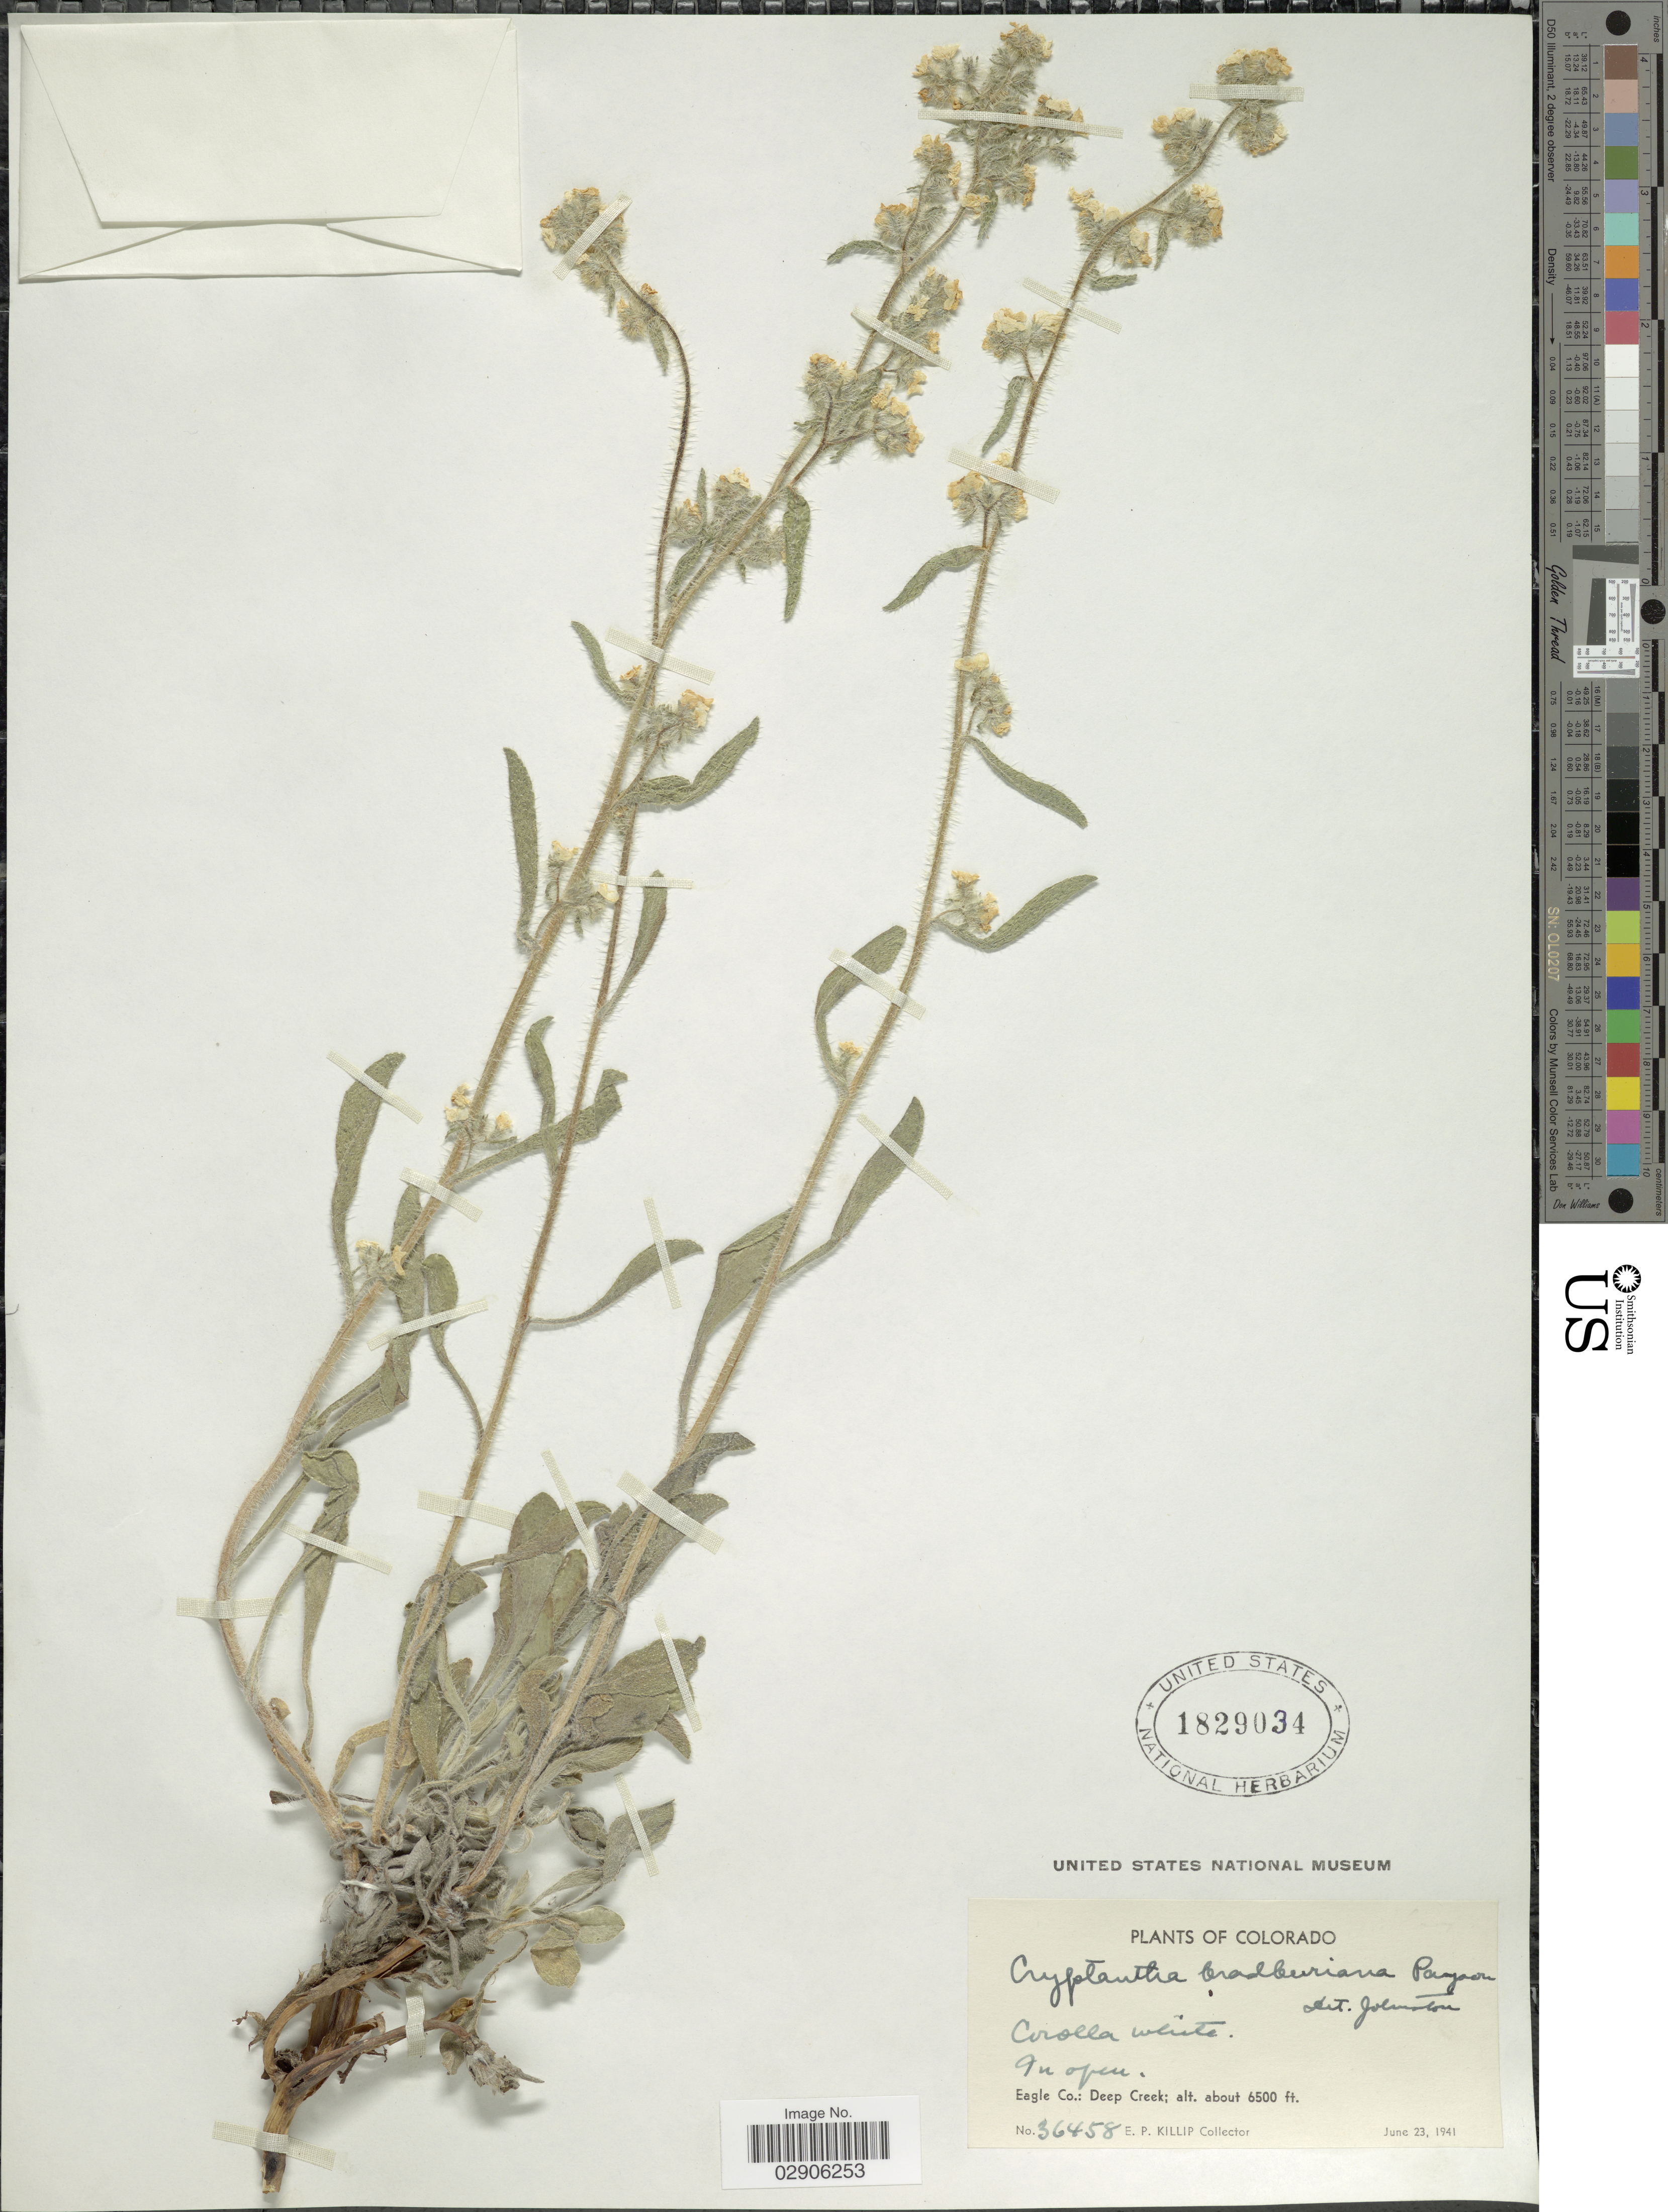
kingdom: Plantae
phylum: Tracheophyta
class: Magnoliopsida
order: Boraginales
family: Boraginaceae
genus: Cryptantha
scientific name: Cryptantha bradburiana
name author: Payson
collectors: E. P. Killip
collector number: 36458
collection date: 1941-06-23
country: United States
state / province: Colorado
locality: Eagle Co.: Deep Creek.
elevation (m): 1981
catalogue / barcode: US 1829034